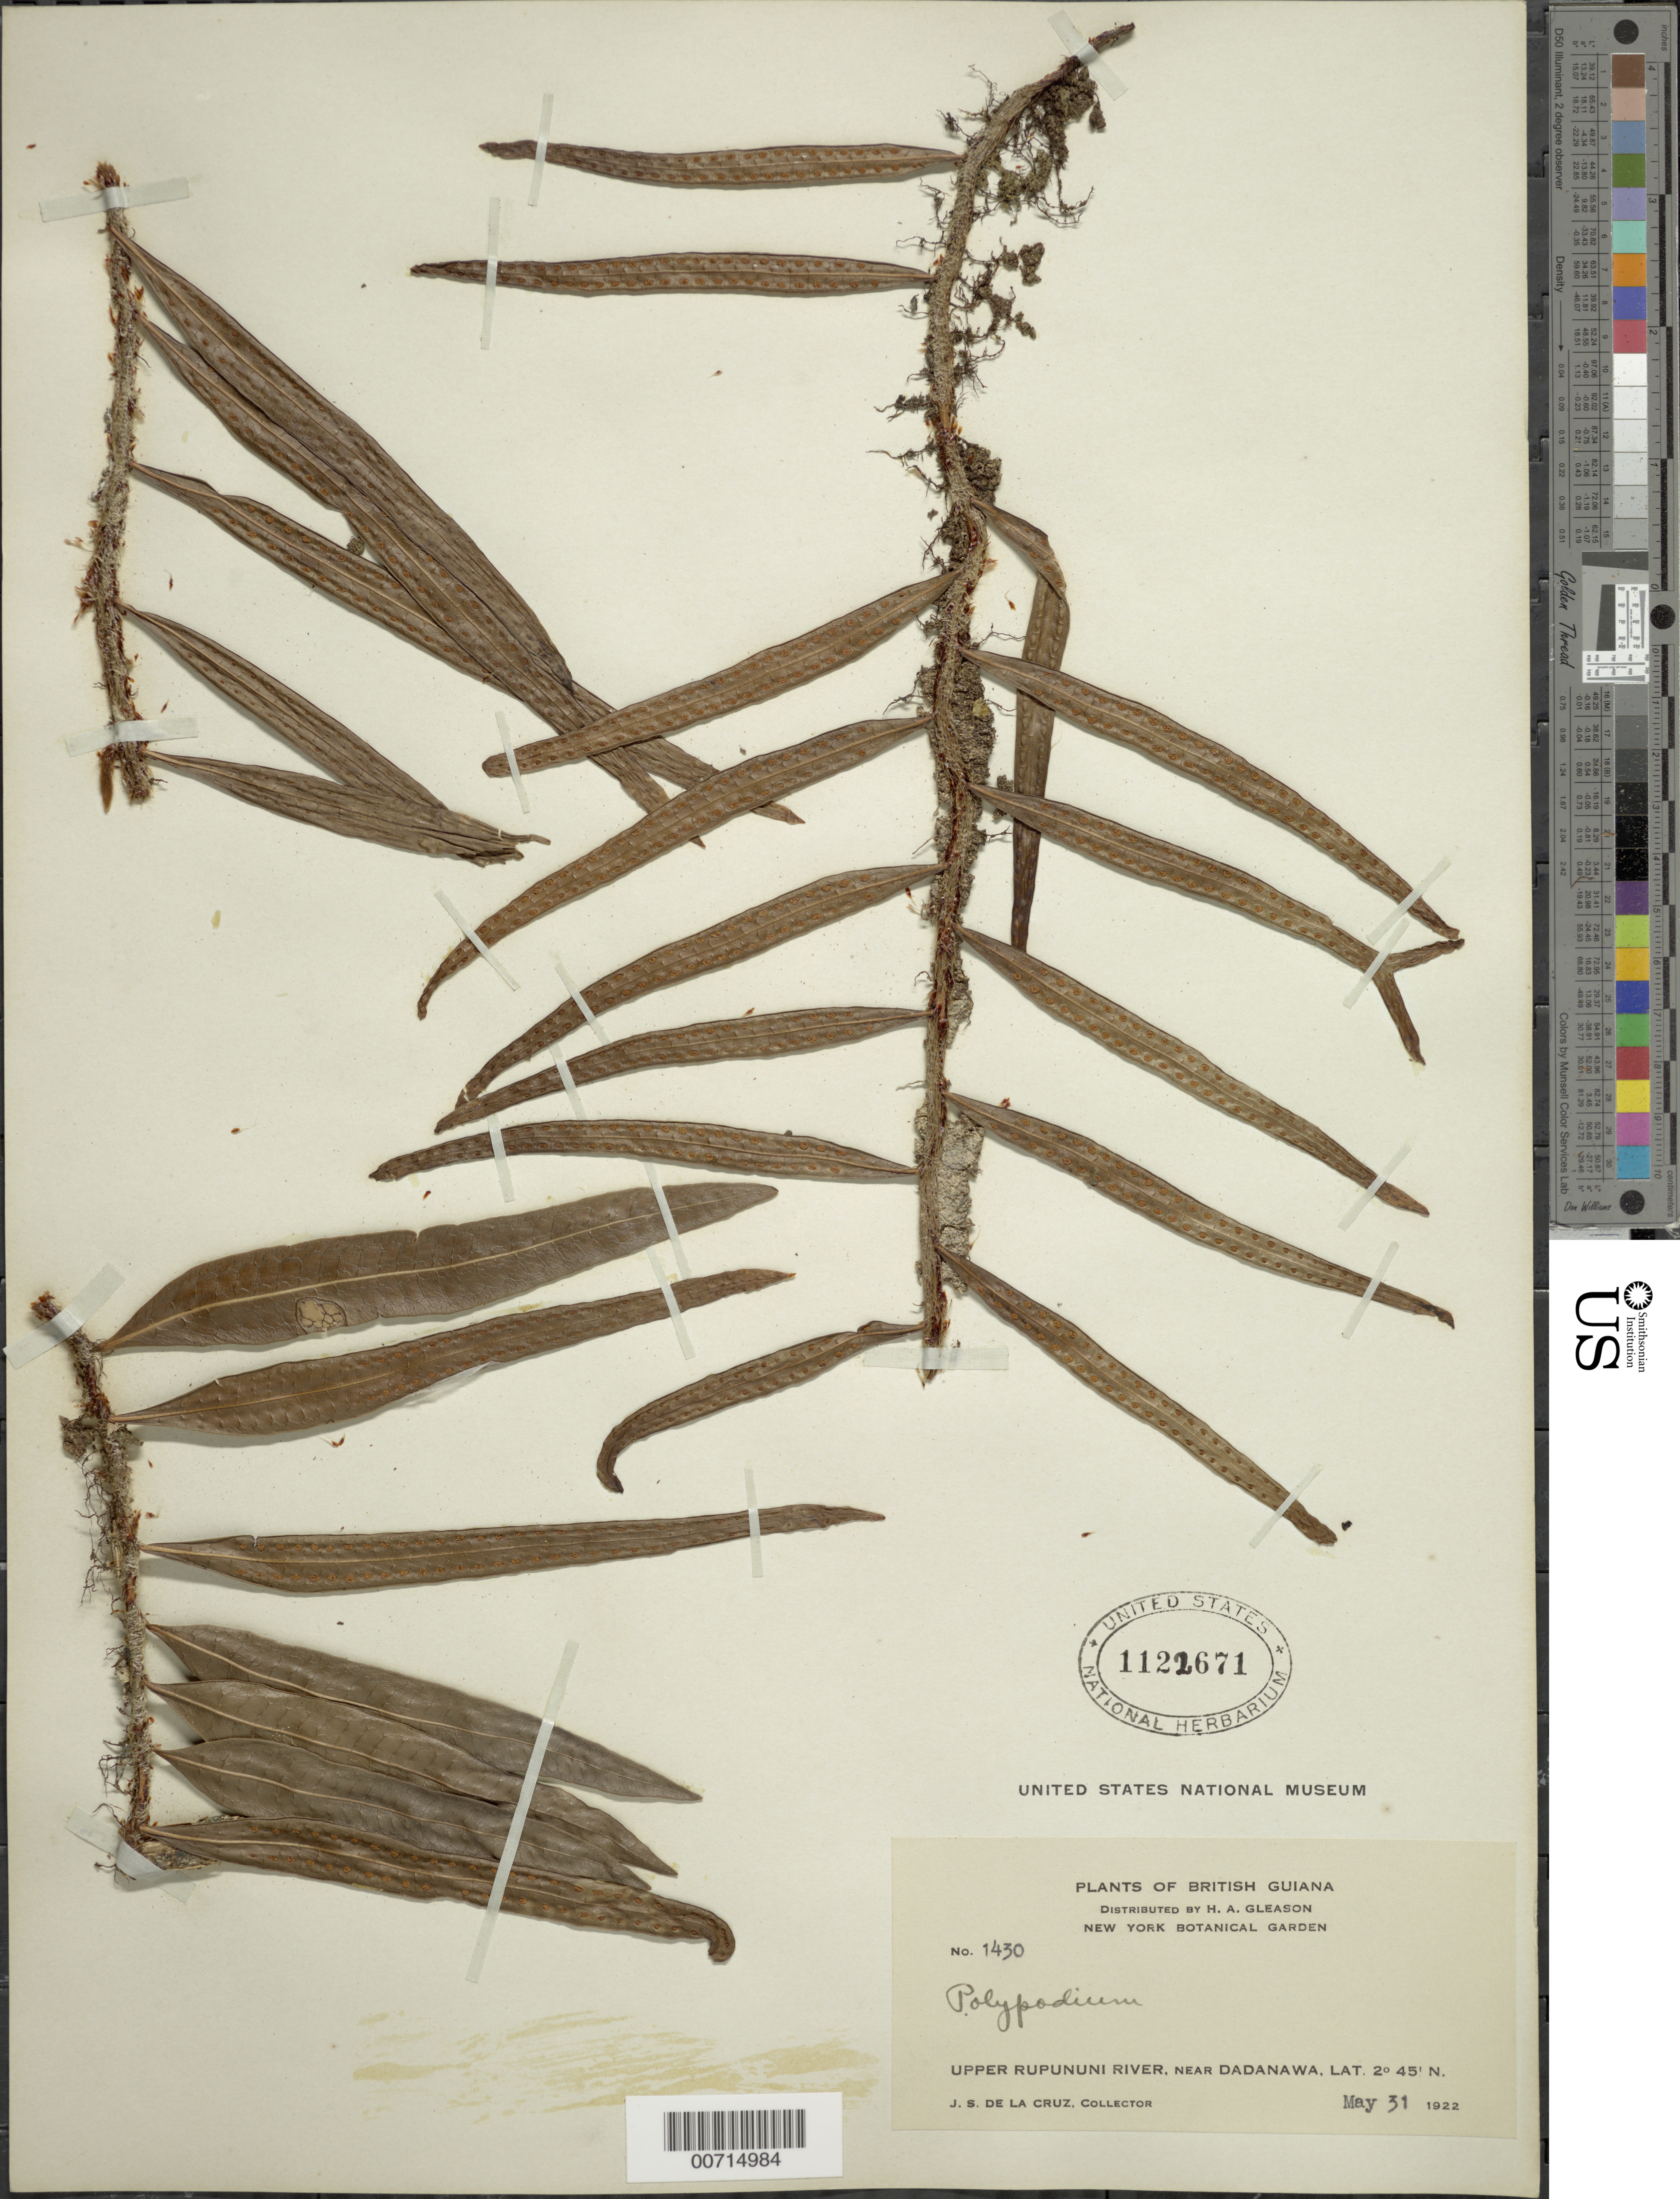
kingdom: Plantae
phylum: Tracheophyta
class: Polypodiopsida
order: Polypodiales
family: Polypodiaceae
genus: Microgramma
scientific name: Microgramma lycopodioides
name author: (L.) Copel.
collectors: J. S. de la Cruz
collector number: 1430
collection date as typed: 31-May-22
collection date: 1922-05-31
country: Guyana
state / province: U. Takutu-U. Essequibo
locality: Dadanawa, vic., upper Rupununi R.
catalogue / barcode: US 1122671